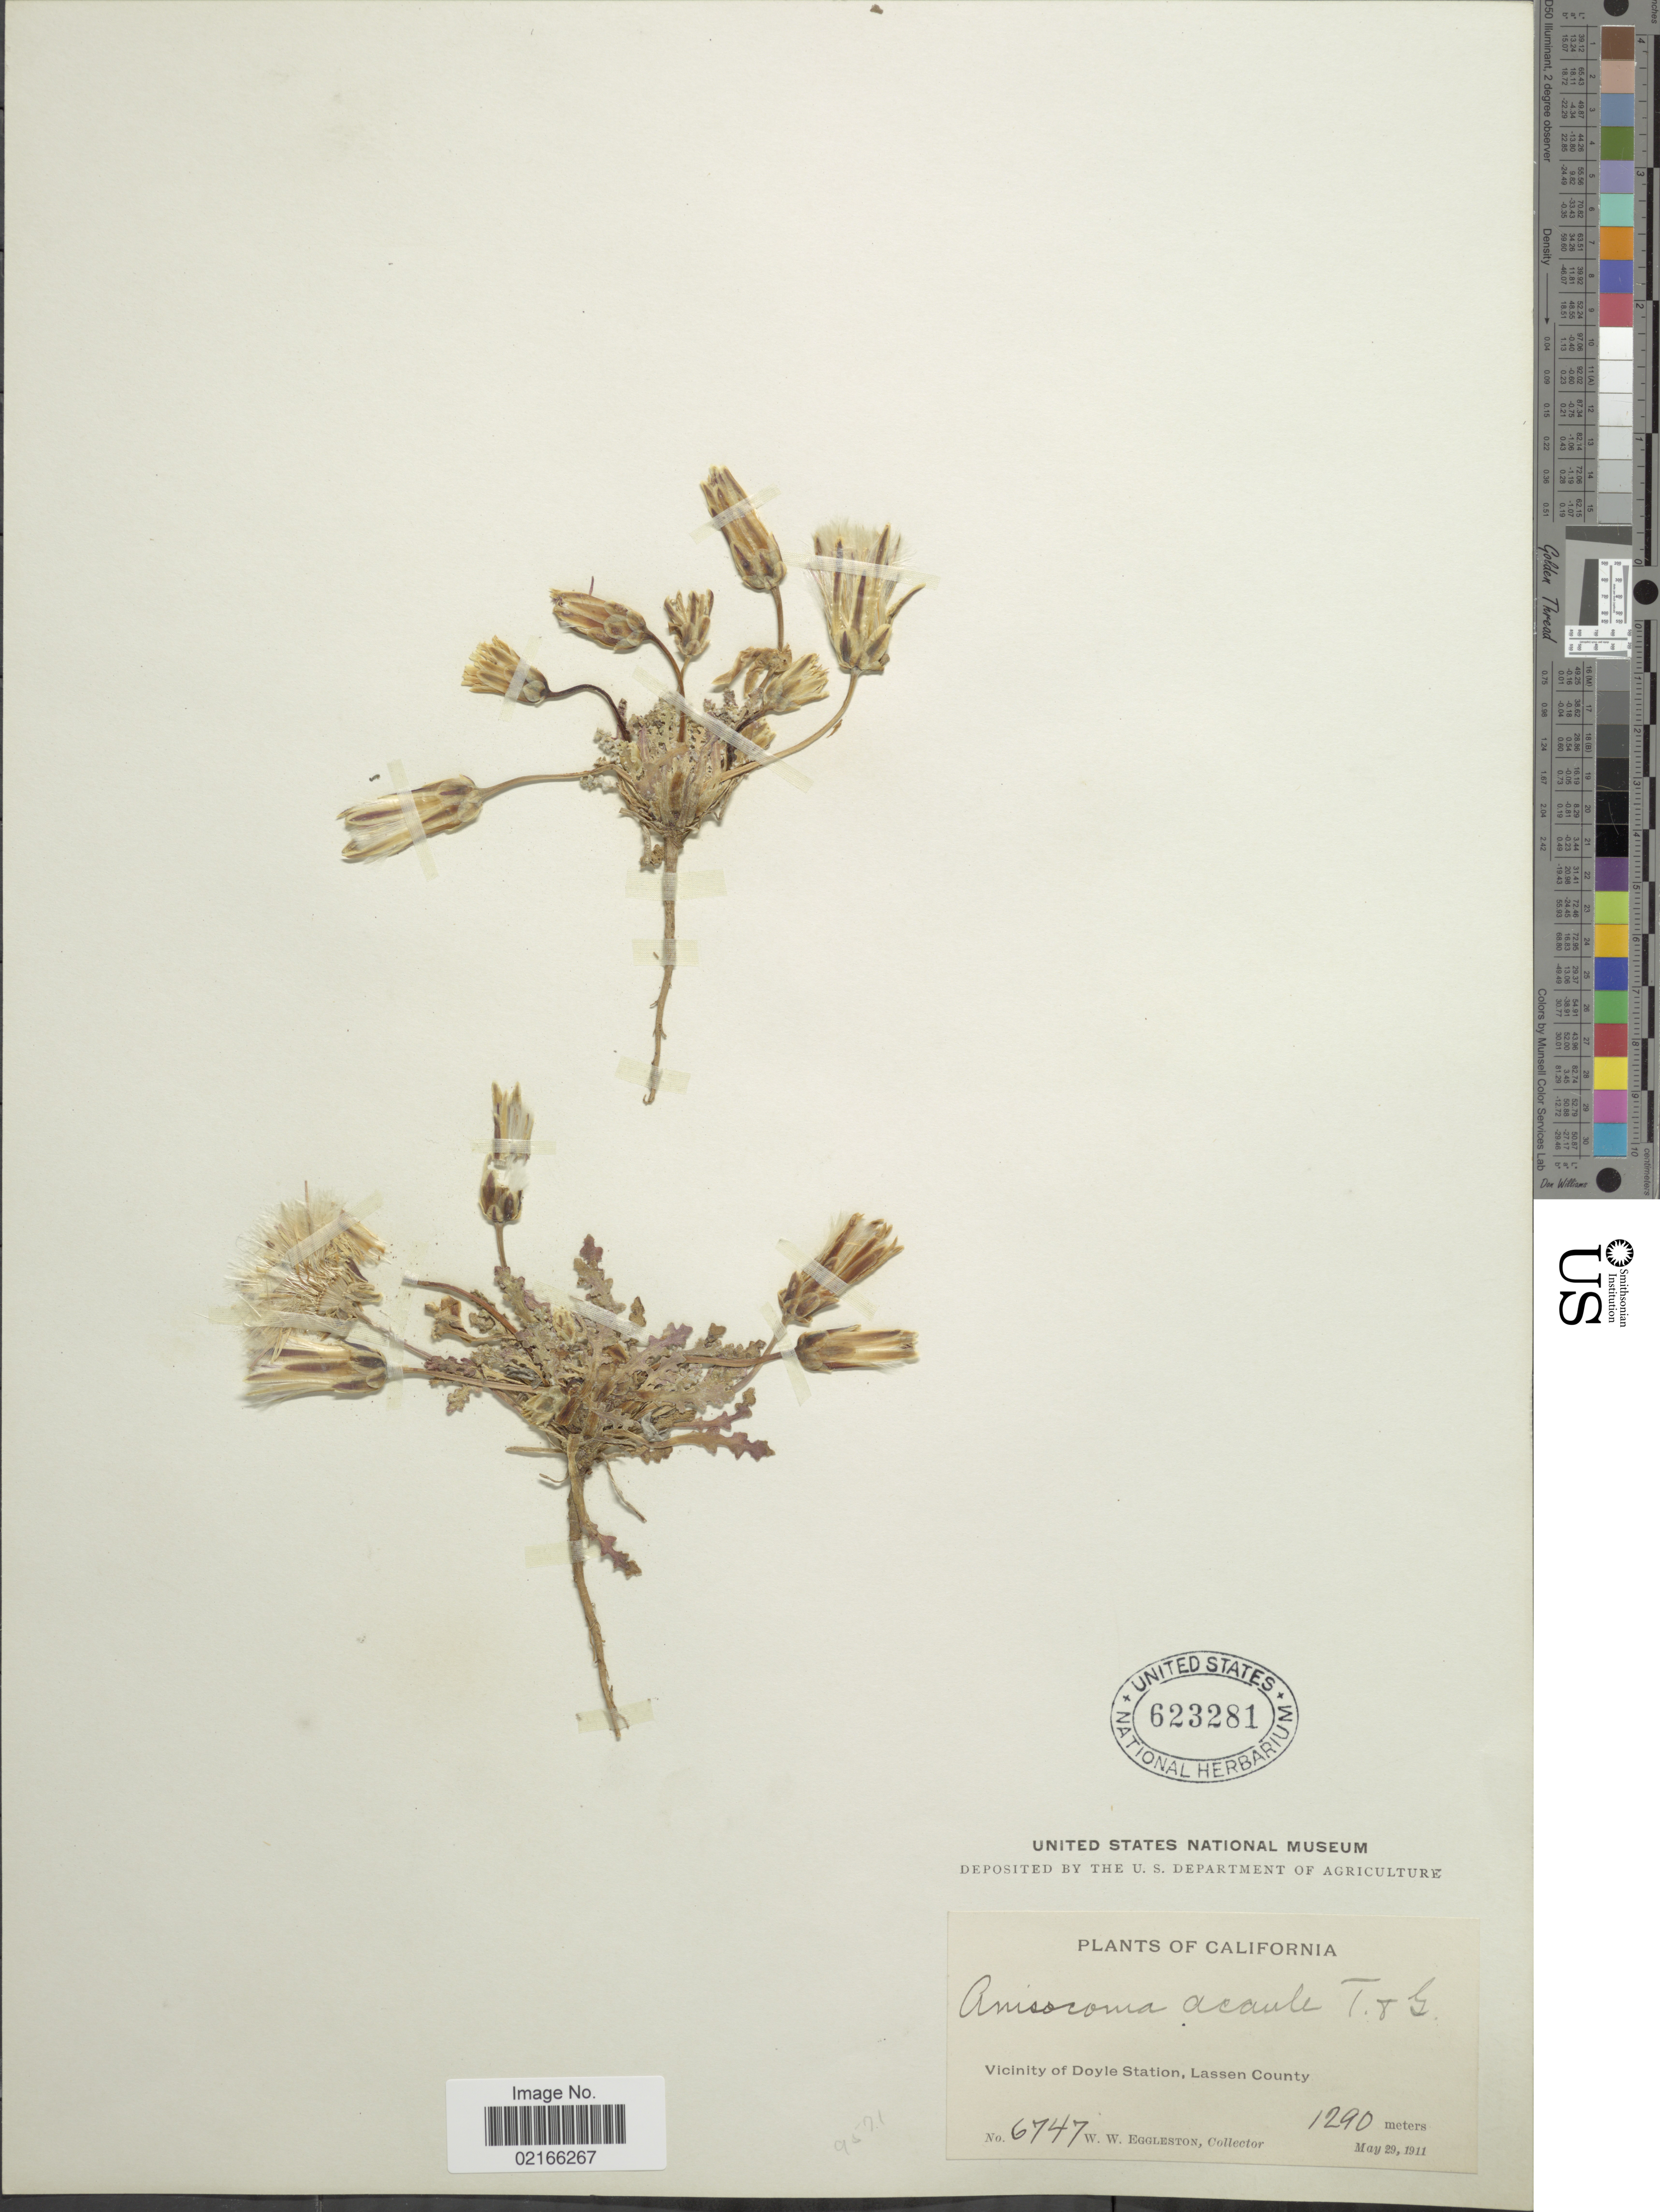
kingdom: Plantae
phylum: Tracheophyta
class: Magnoliopsida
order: Asterales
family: Asteraceae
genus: Anisocoma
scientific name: Anisocoma acaulis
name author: Torr. & A. Gray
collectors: W. W. Eggleston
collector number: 6747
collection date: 1911-05-29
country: United States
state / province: California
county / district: Lassen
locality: Vicinity of Doyle Station, Lassen County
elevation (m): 1290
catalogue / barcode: US 623281